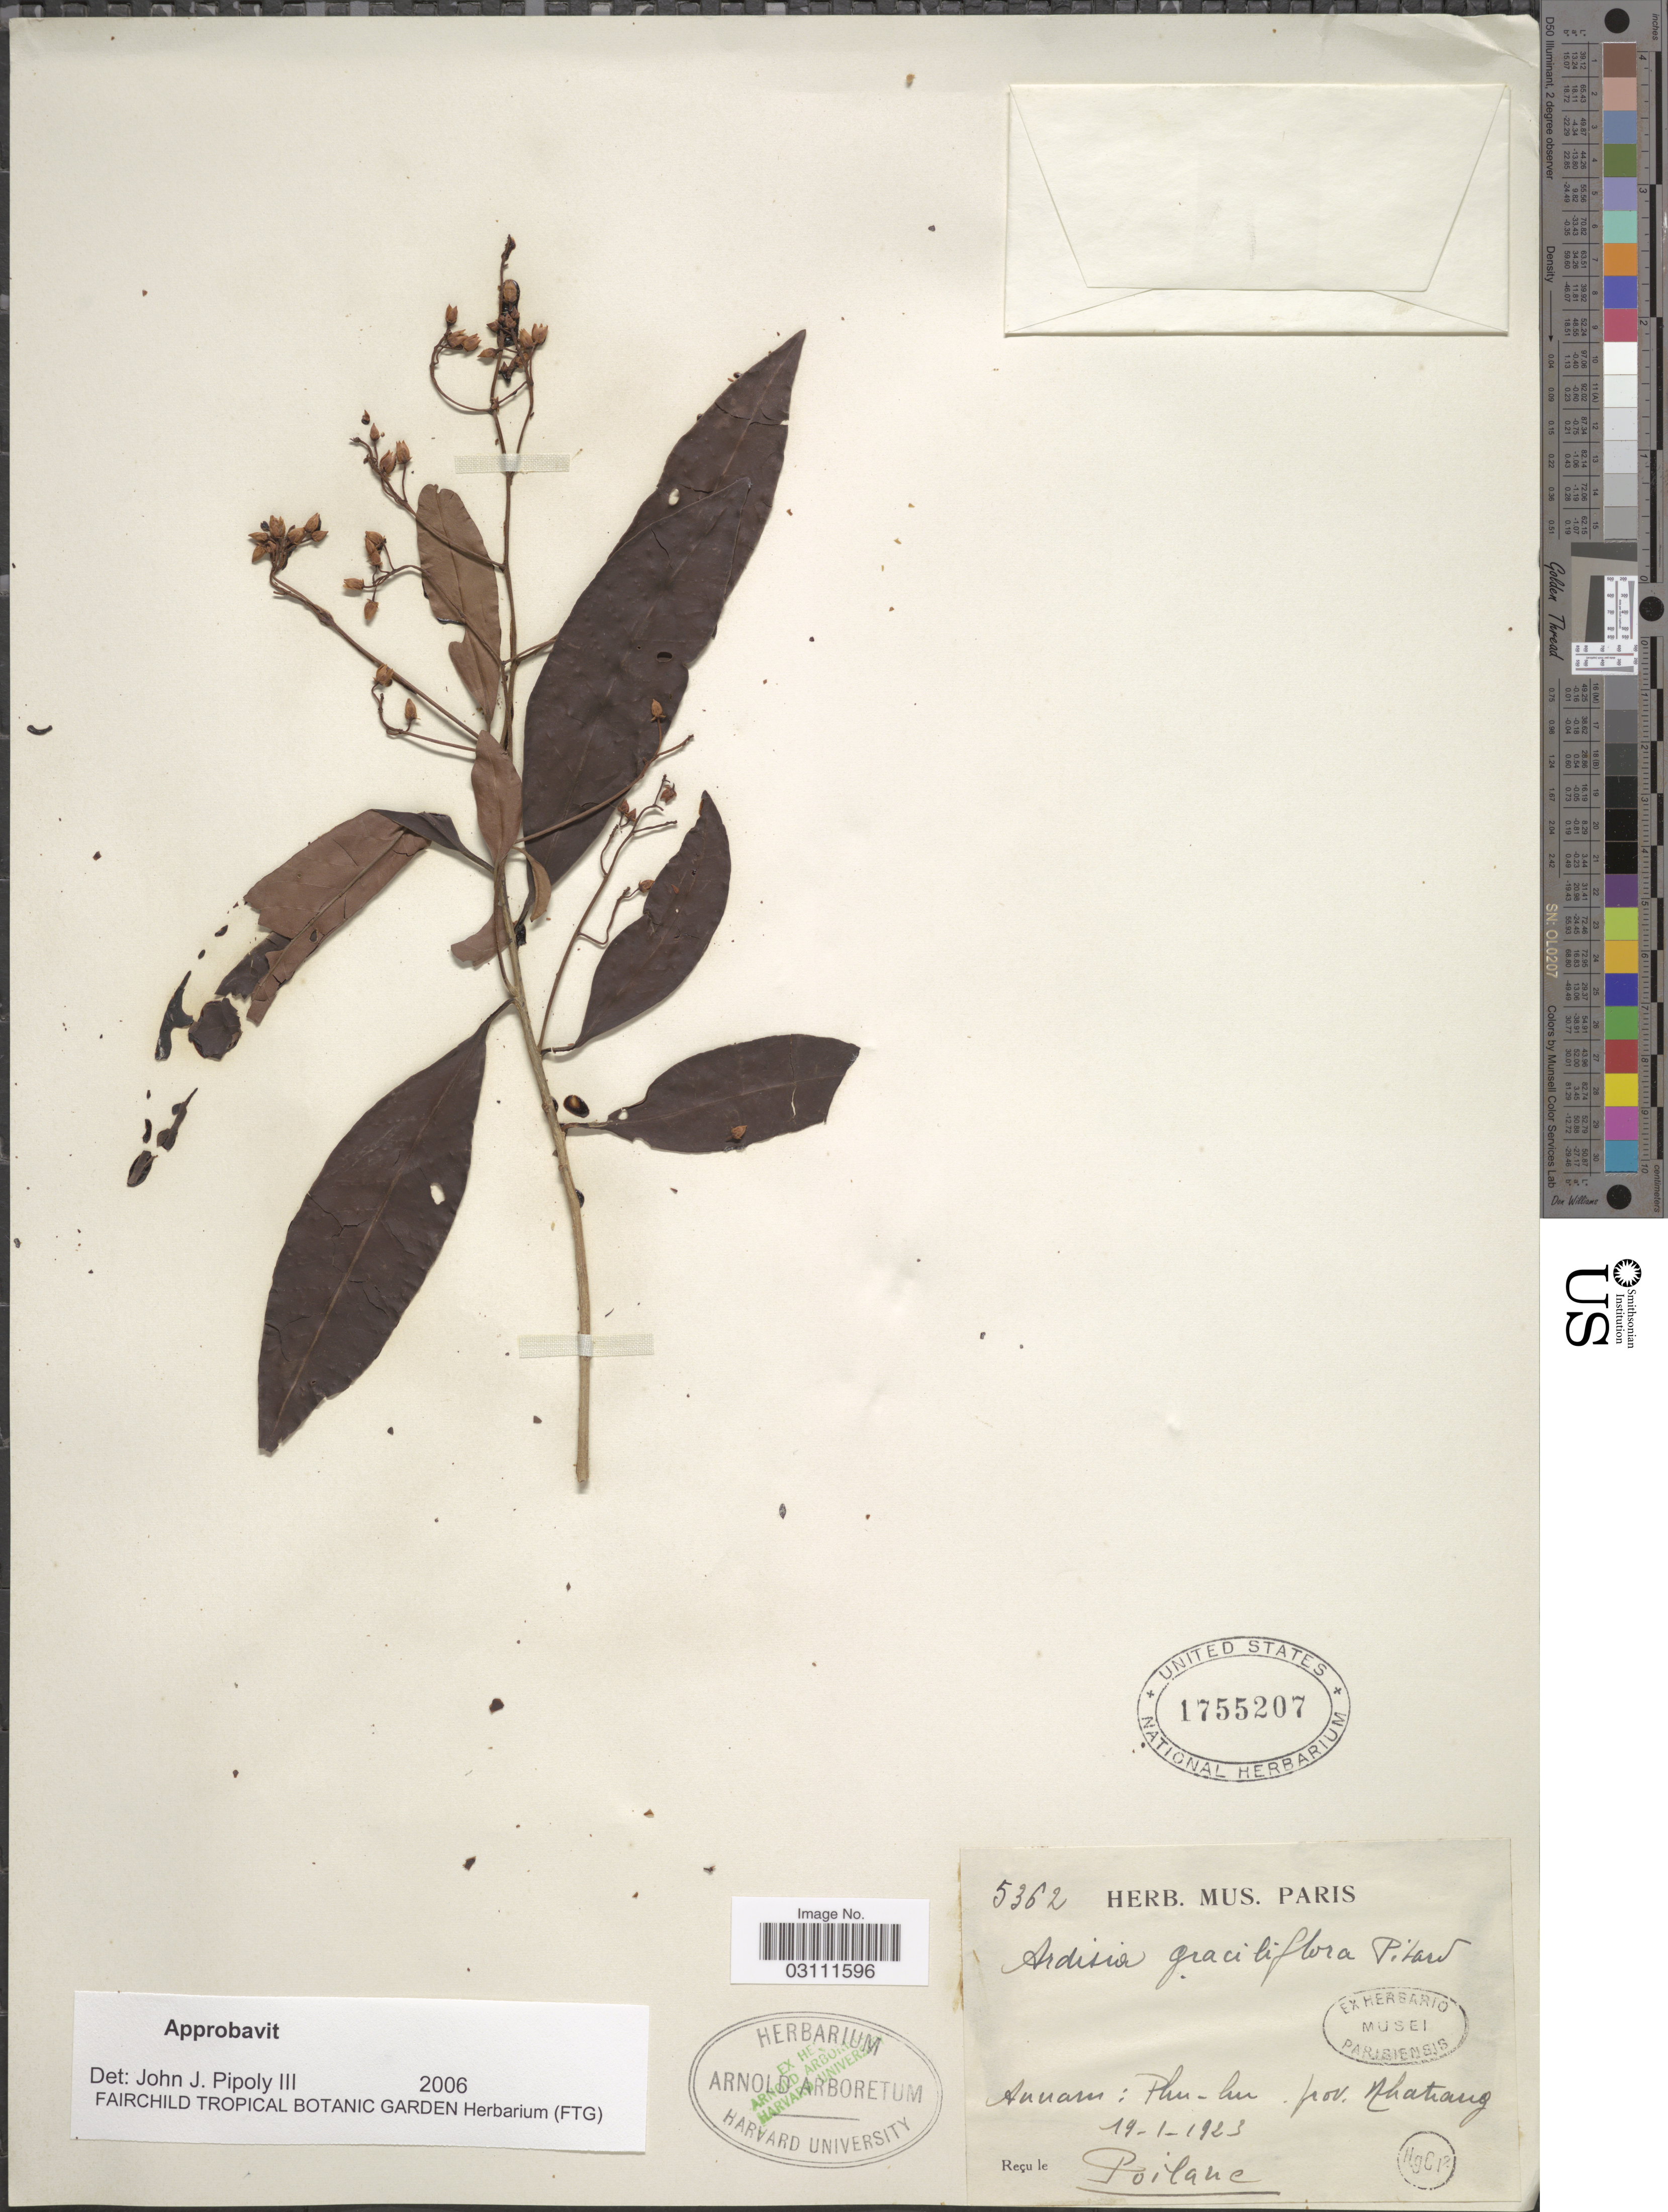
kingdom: Plantae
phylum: Tracheophyta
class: Magnoliopsida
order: Ericales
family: Primulaceae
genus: Ardisia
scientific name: Ardisia graciliflora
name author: Pit.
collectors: -. Poilane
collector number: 5362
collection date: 1923-01-19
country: Vietnam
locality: Annam: Phu-hu, prov. Nhatrang.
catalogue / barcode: US 1755207